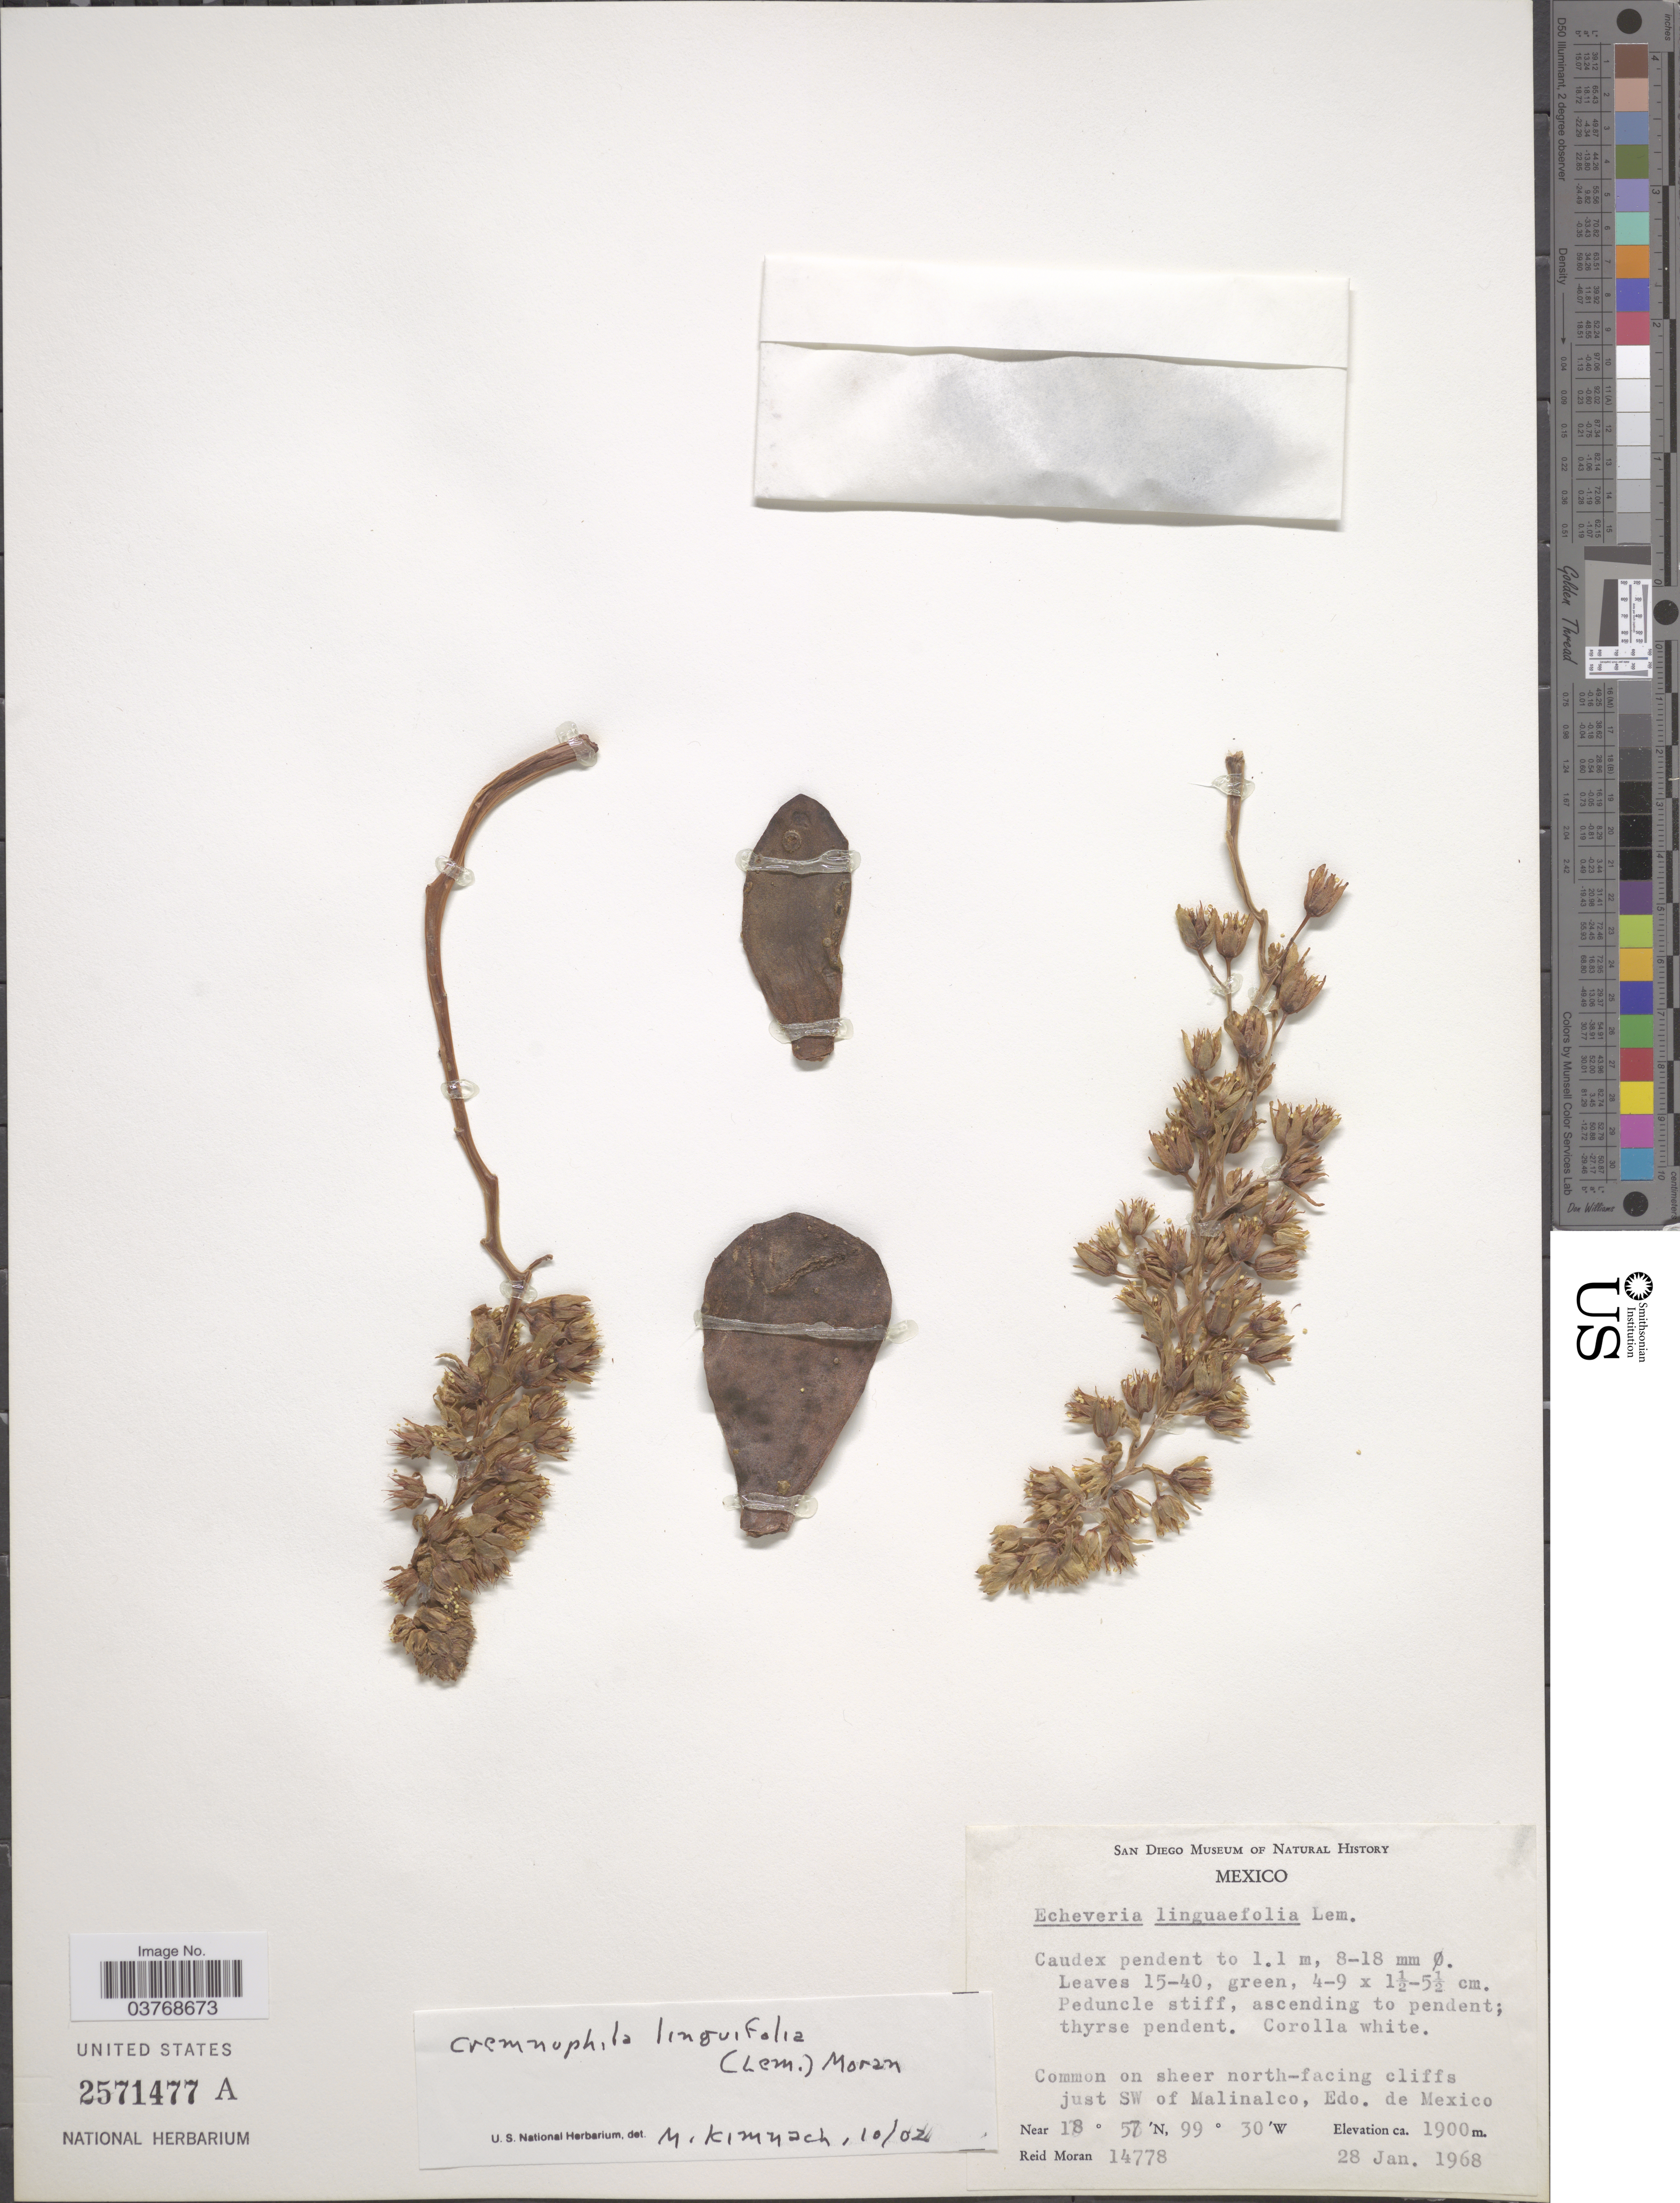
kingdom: Plantae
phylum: Tracheophyta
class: Magnoliopsida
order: Saxifragales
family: Crassulaceae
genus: Cremnophila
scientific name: Cremnophila linguifolia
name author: (Lem.) Moran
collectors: R. V. Moran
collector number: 14778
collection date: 1968-01-28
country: Mexico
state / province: México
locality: On sheer north-facing cliffs just SW of Malinalco, Edo. de Mexico.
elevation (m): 1900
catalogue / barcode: US 2571477A